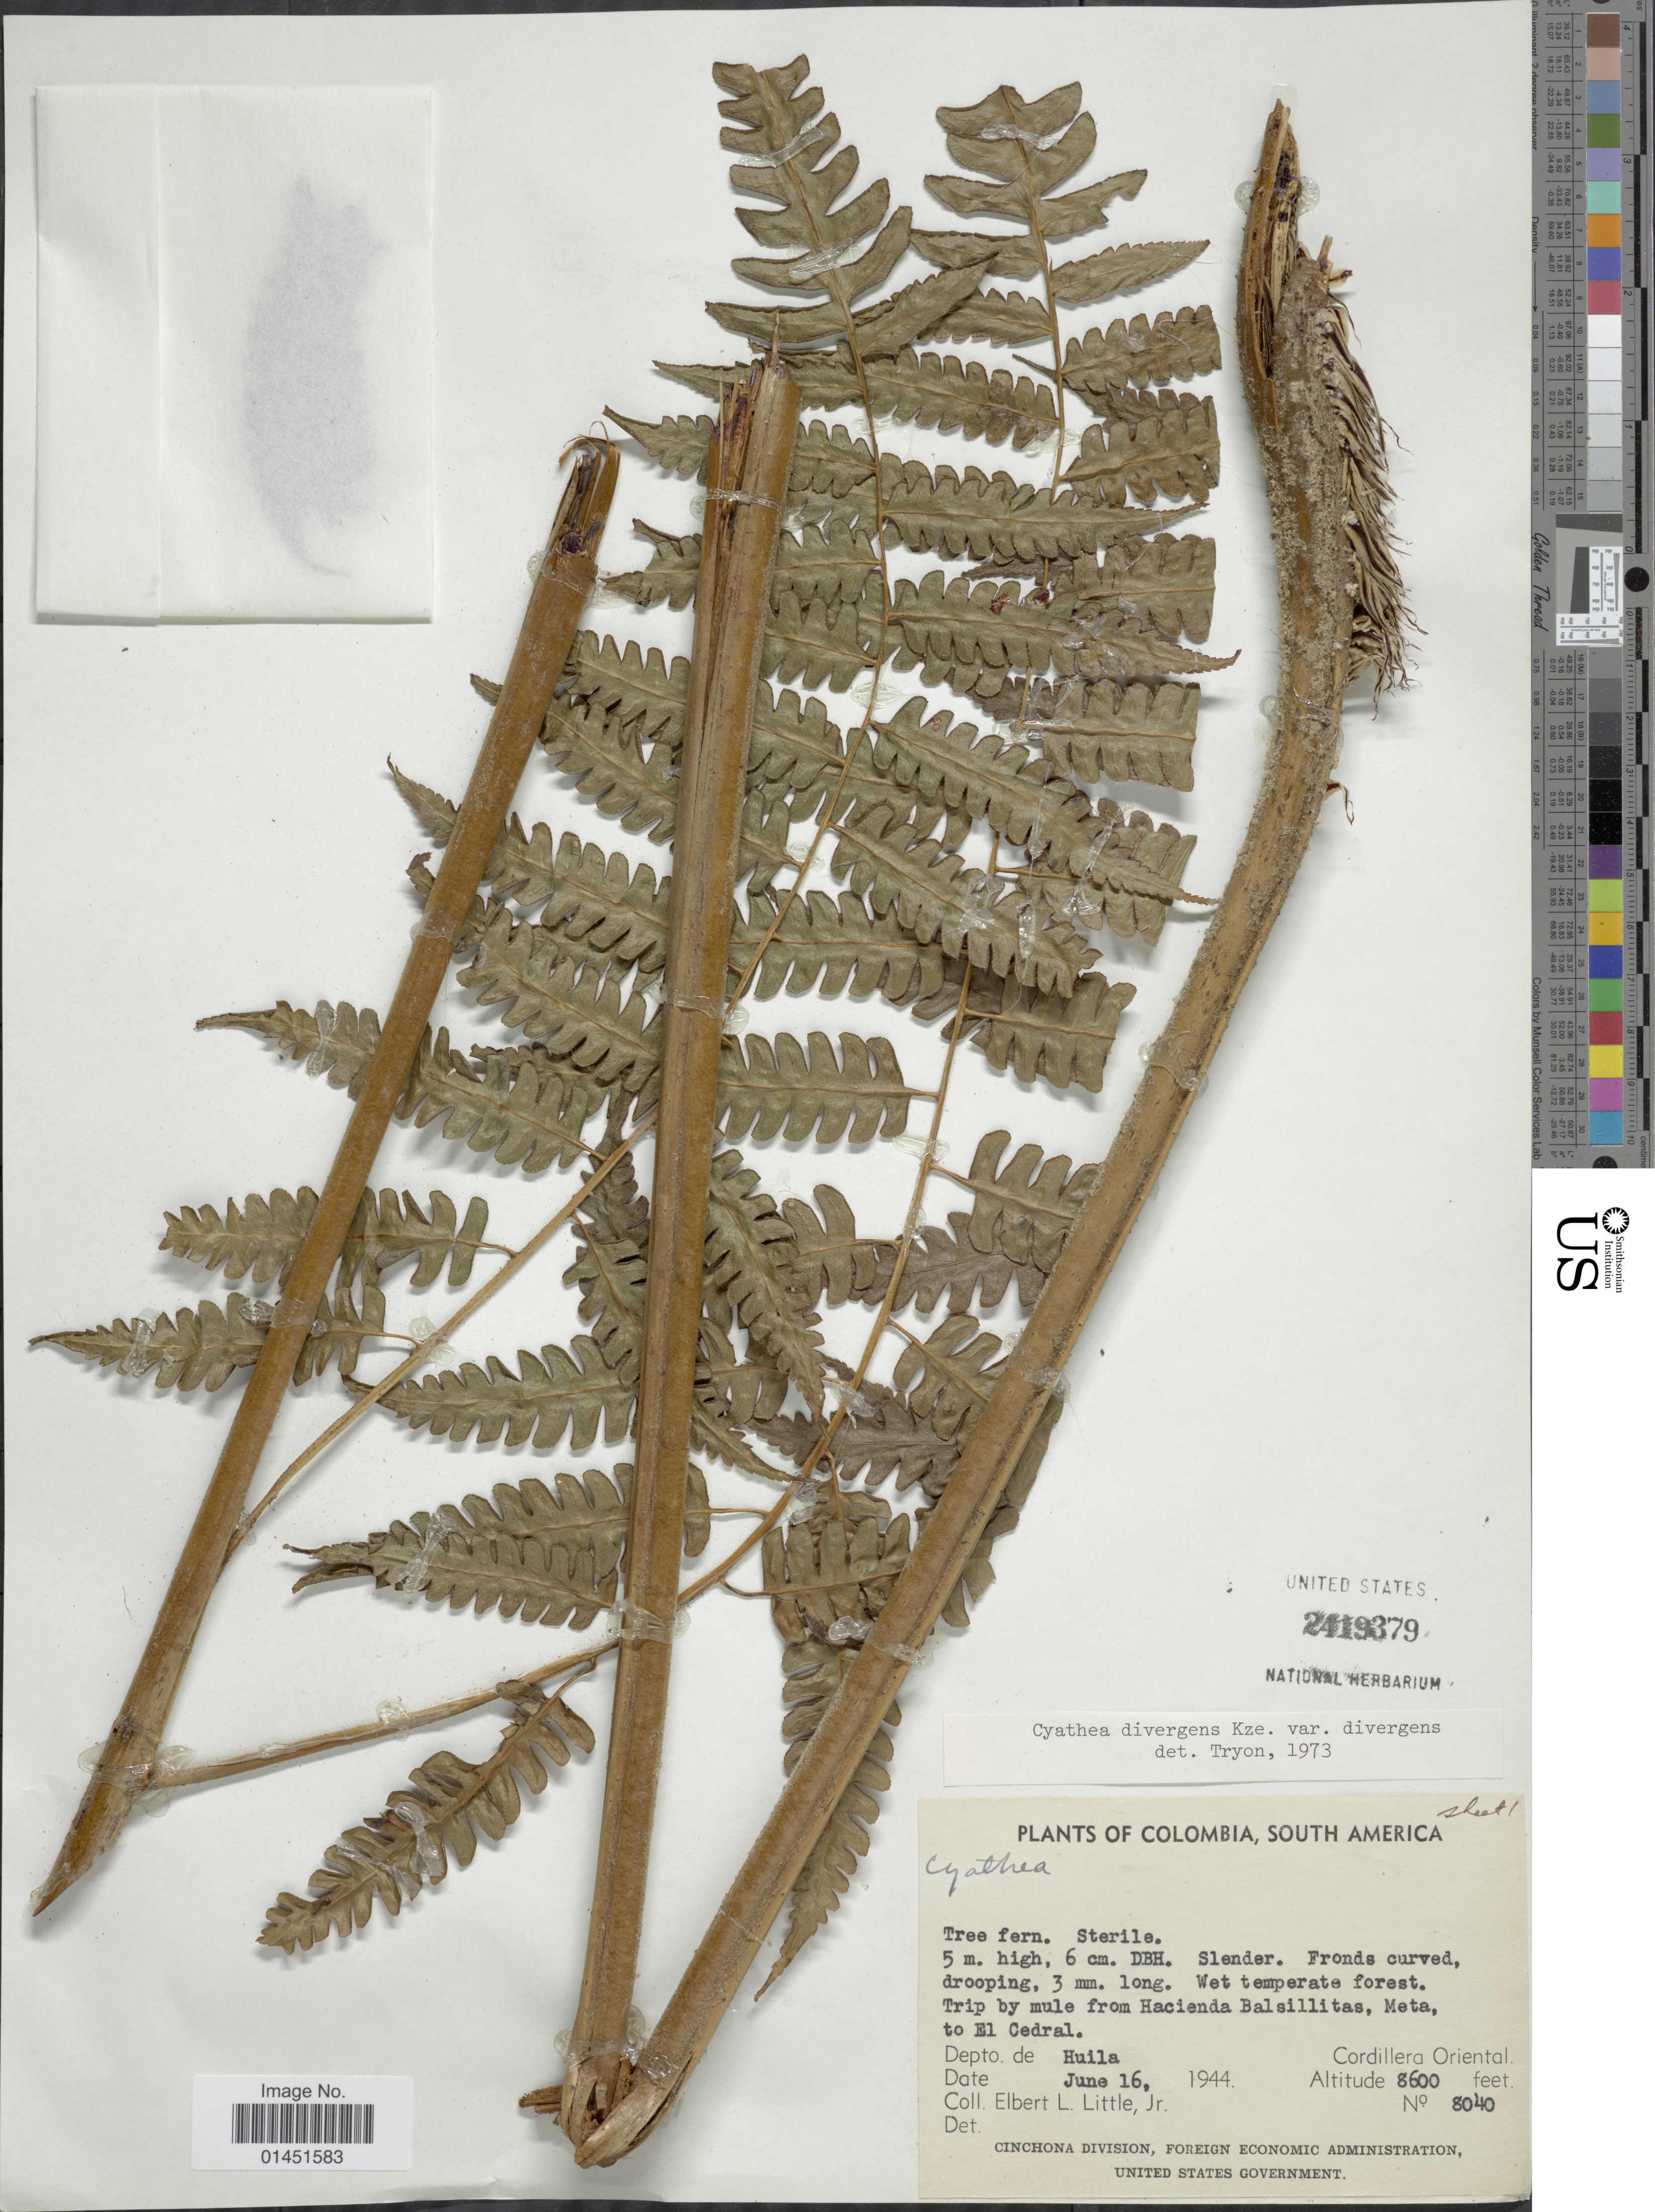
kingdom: Plantae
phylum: Tracheophyta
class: Polypodiopsida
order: Cyatheales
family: Cyatheaceae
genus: Cyathea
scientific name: Cyathea divergens var. divergens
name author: Kunze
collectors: E. L. Little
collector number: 8040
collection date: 1944-06-16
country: Colombia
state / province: Huila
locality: Between Hacienda Balsillitas, Meta, to El Cedral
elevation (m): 2621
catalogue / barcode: US 2419379